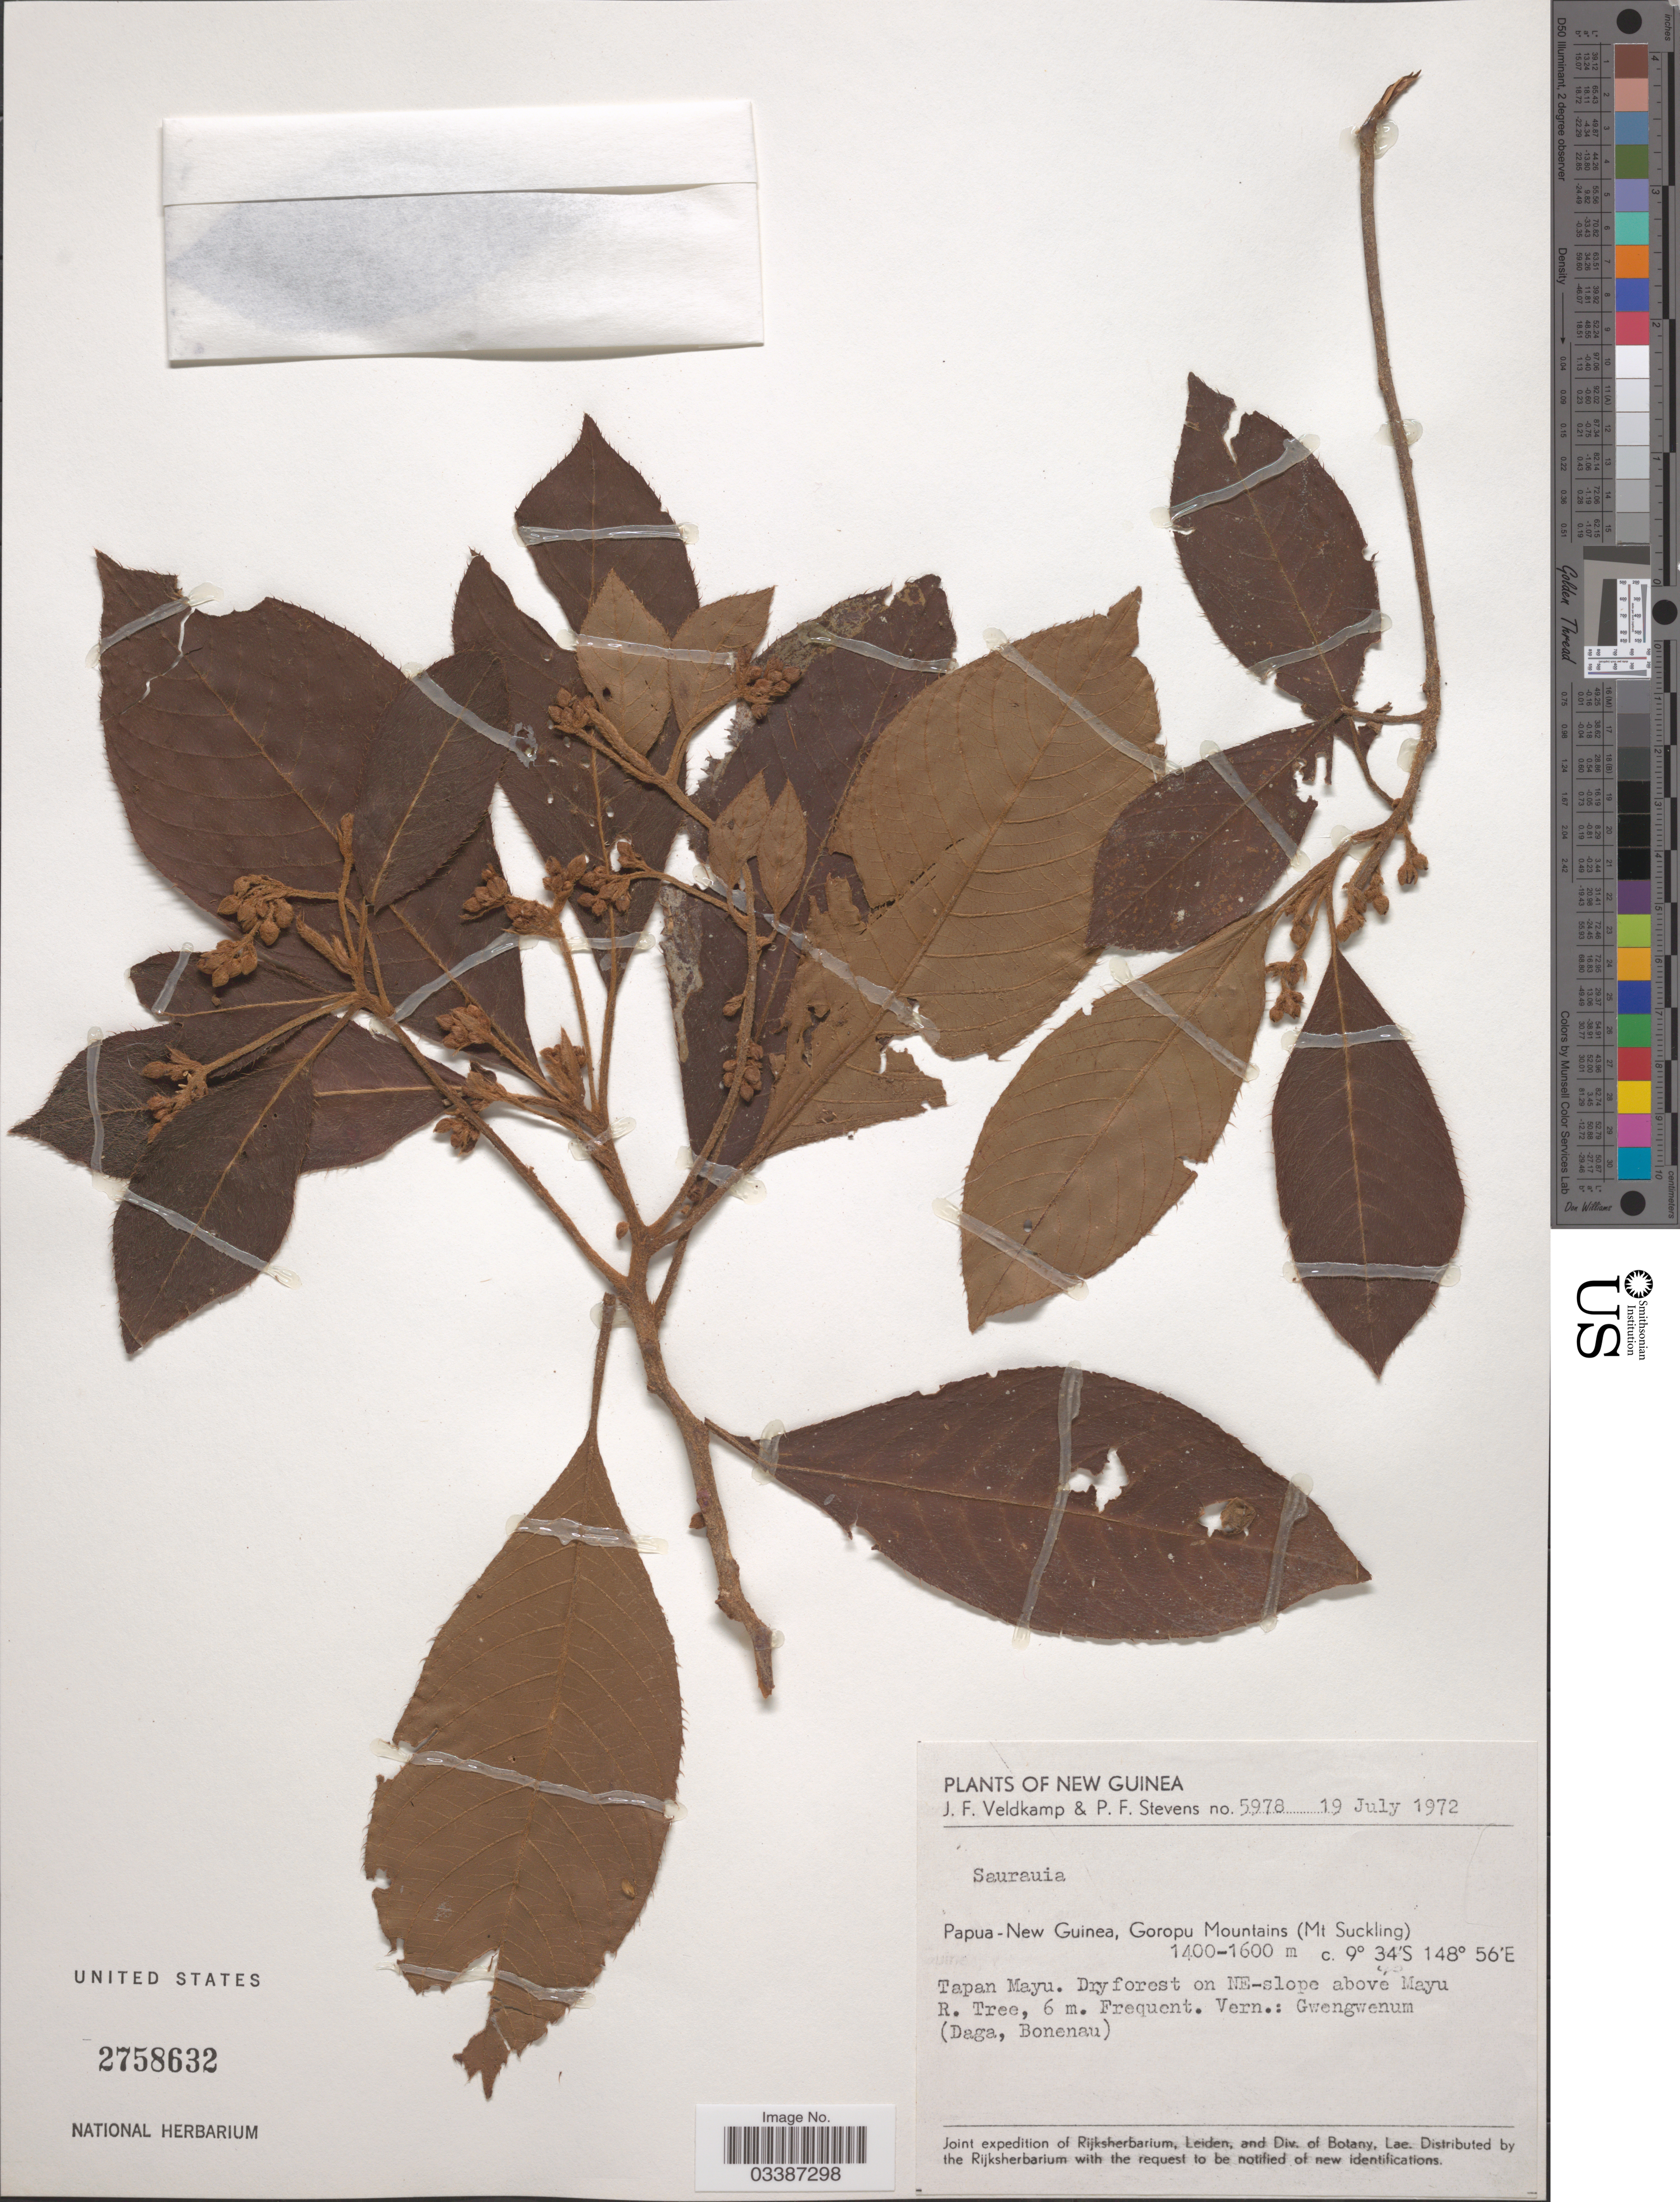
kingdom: Plantae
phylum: Tracheophyta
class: Magnoliopsida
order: Ericales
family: Actinidiaceae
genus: Saurauia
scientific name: Saurauia sp.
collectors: J. F. Veldkamp & P. F. Stevens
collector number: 5978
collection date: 1972-07-19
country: Papua New Guinea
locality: New Guinea. Goropu Mountains (Mt Suckling). Tapan Mayu. Dry forest on NE-slope above Mayu R.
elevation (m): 1400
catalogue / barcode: US 2758632